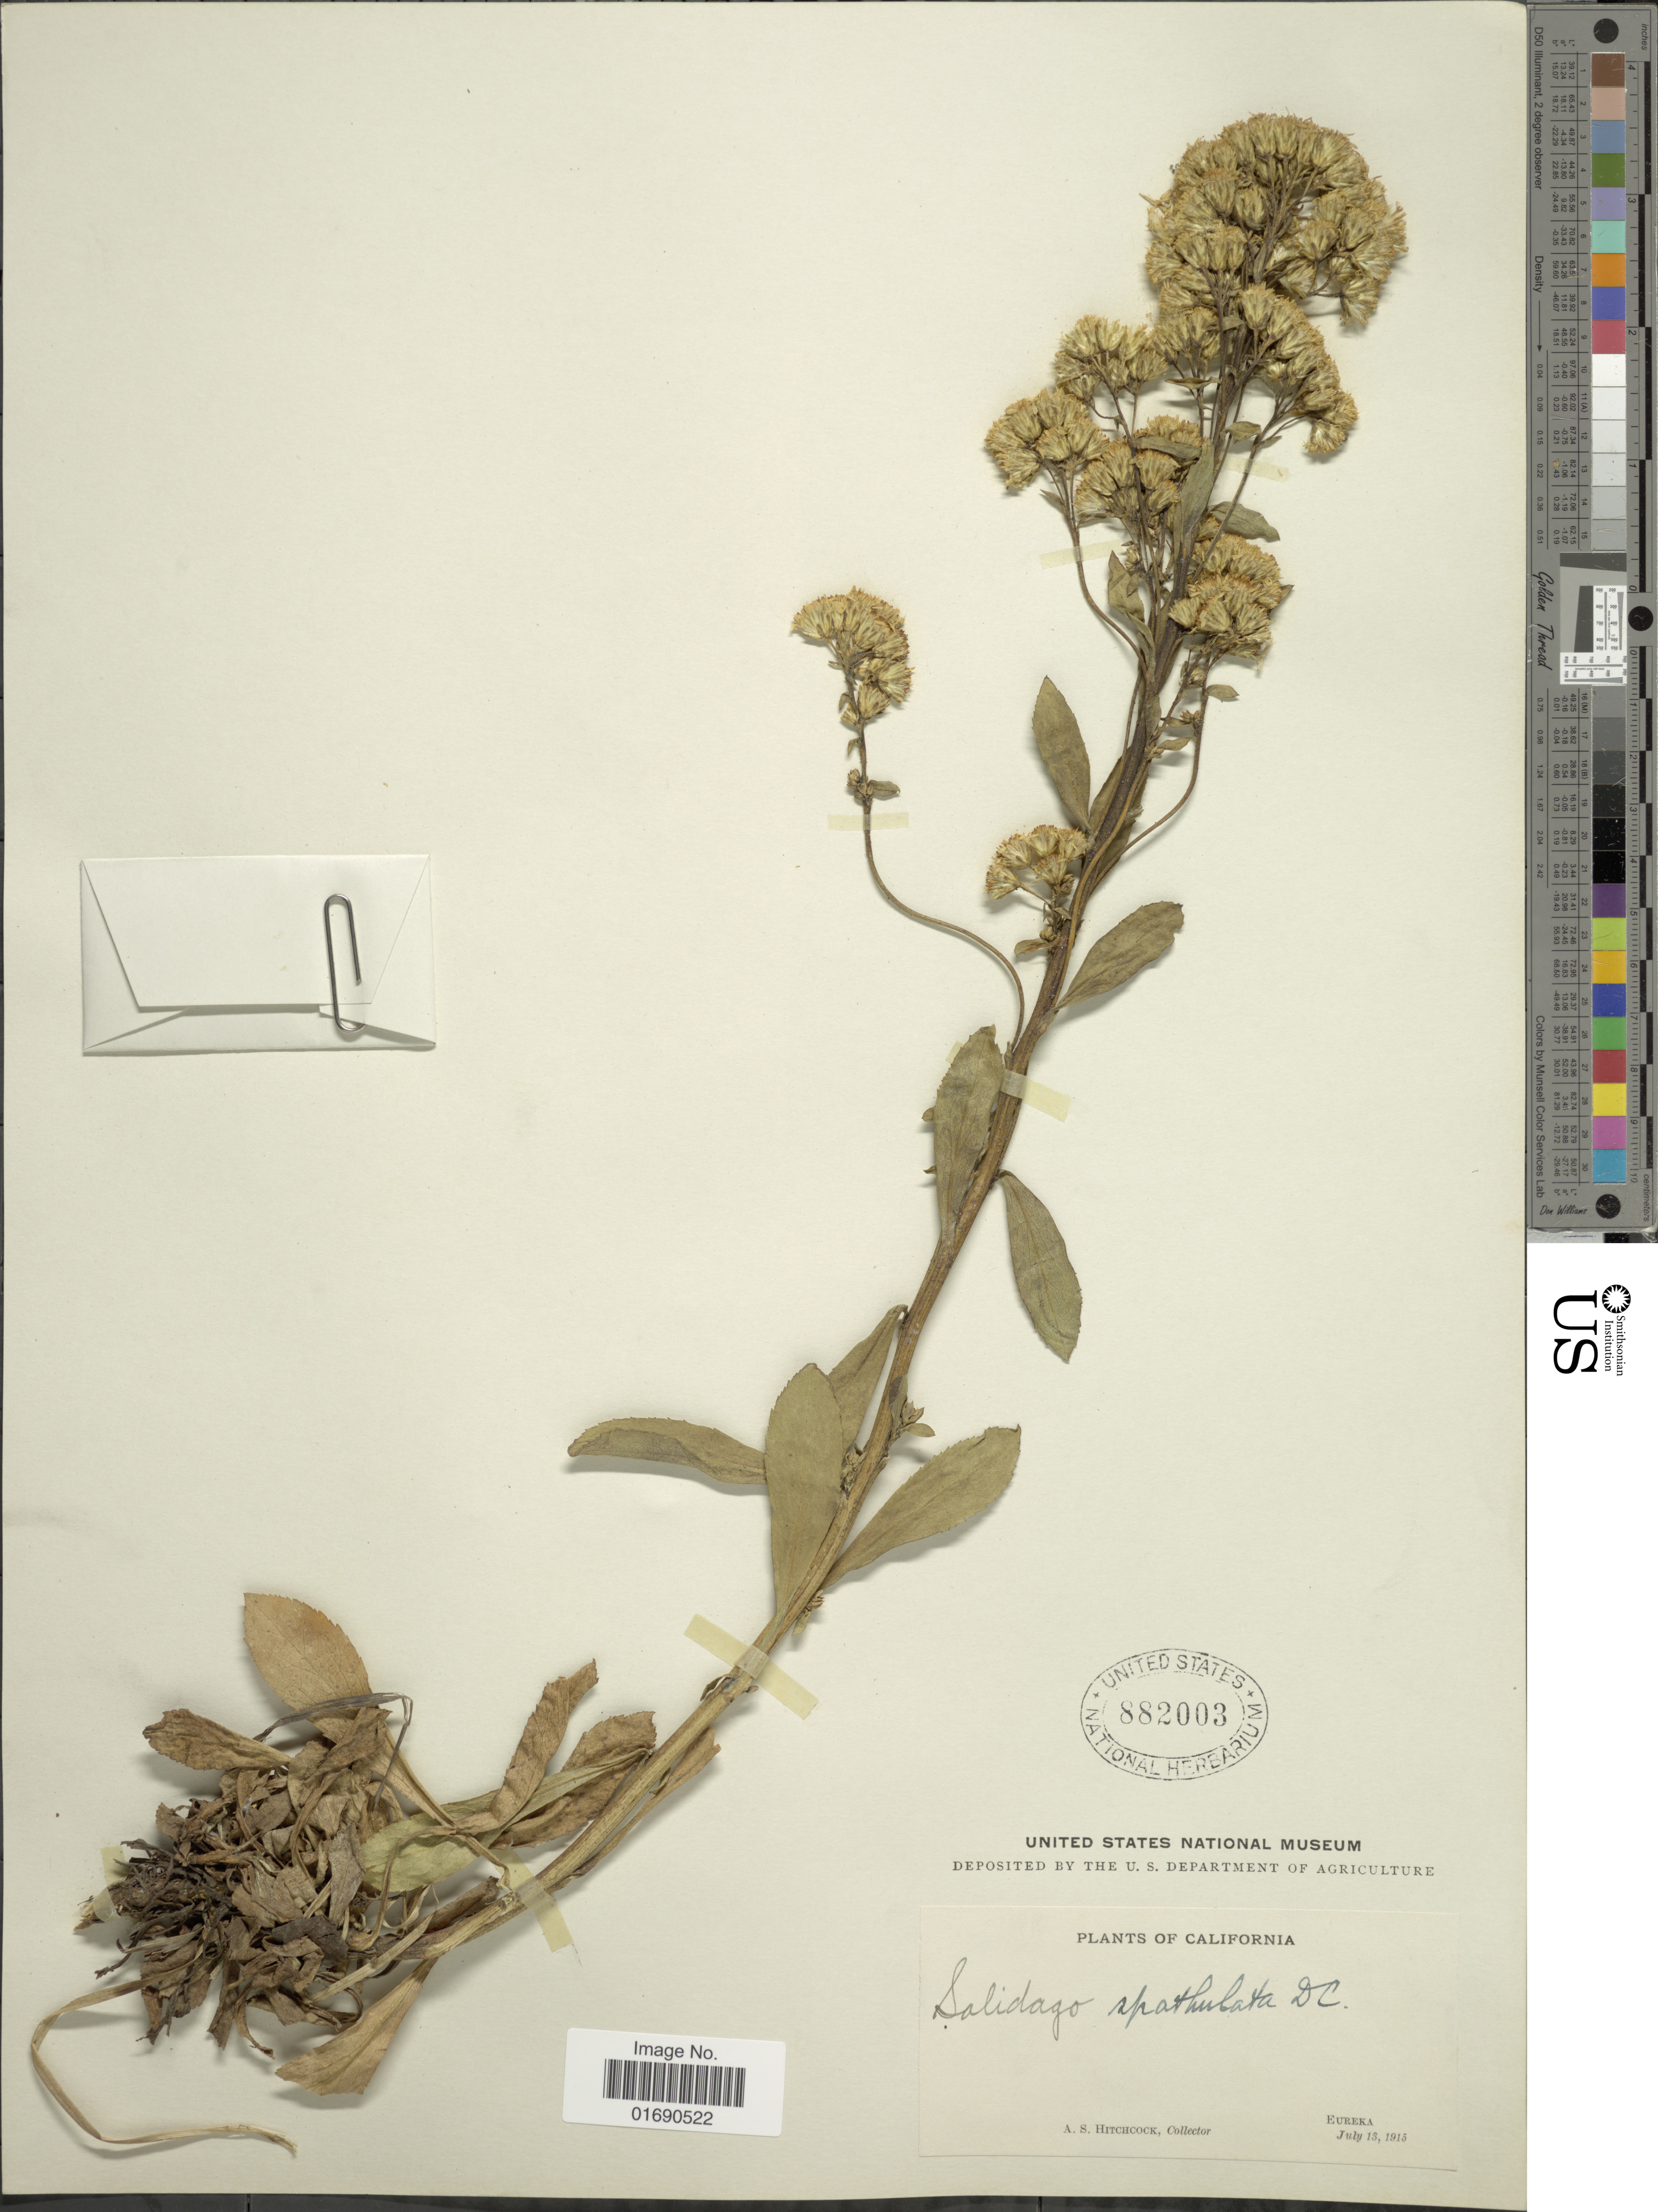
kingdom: Plantae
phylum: Tracheophyta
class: Magnoliopsida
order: Asterales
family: Asteraceae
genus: Solidago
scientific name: Solidago spathulata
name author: DC.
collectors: A. S. Hitchcock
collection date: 1915-07-13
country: United States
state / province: California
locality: Eureka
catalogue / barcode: US 882003